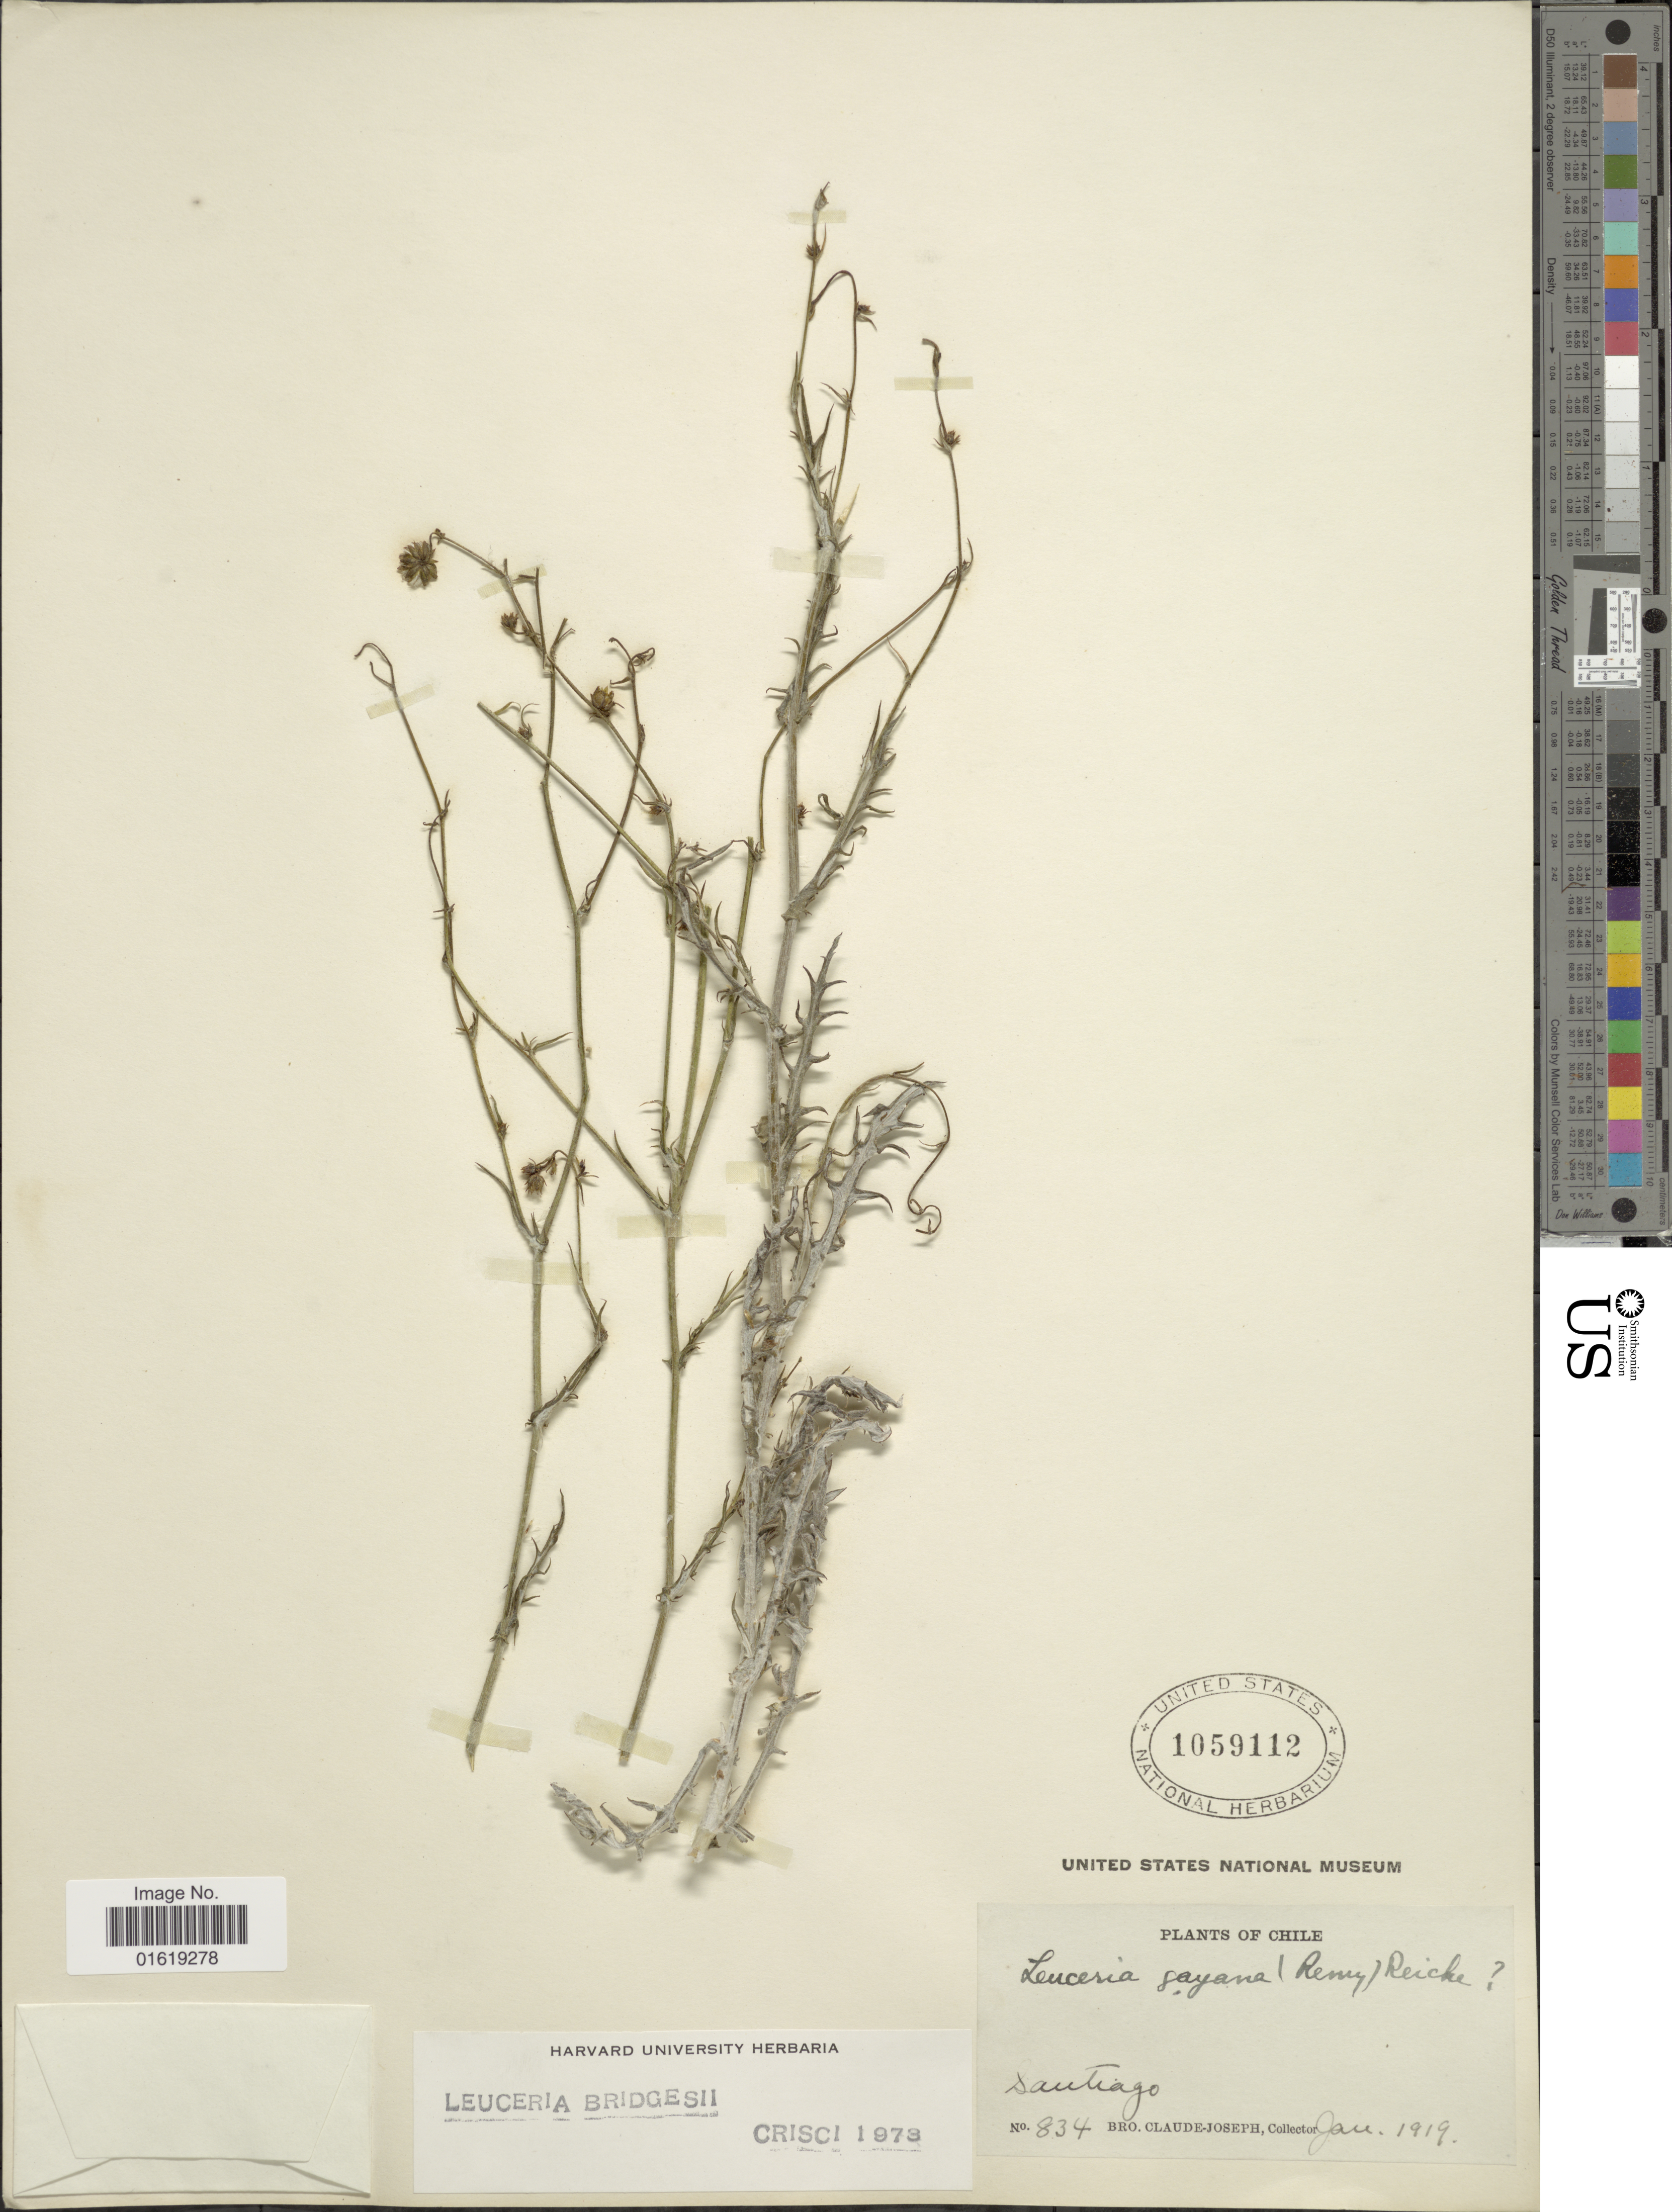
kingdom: Plantae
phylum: Tracheophyta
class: Magnoliopsida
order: Asterales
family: Asteraceae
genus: Leucheria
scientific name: Leucheria bridgesii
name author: Hook. & Arn.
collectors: Bro. Claude-Joseph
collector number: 834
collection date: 1919-01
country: Chile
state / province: Región Metropolitana (RM)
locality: Santiago.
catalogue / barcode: US 1059112